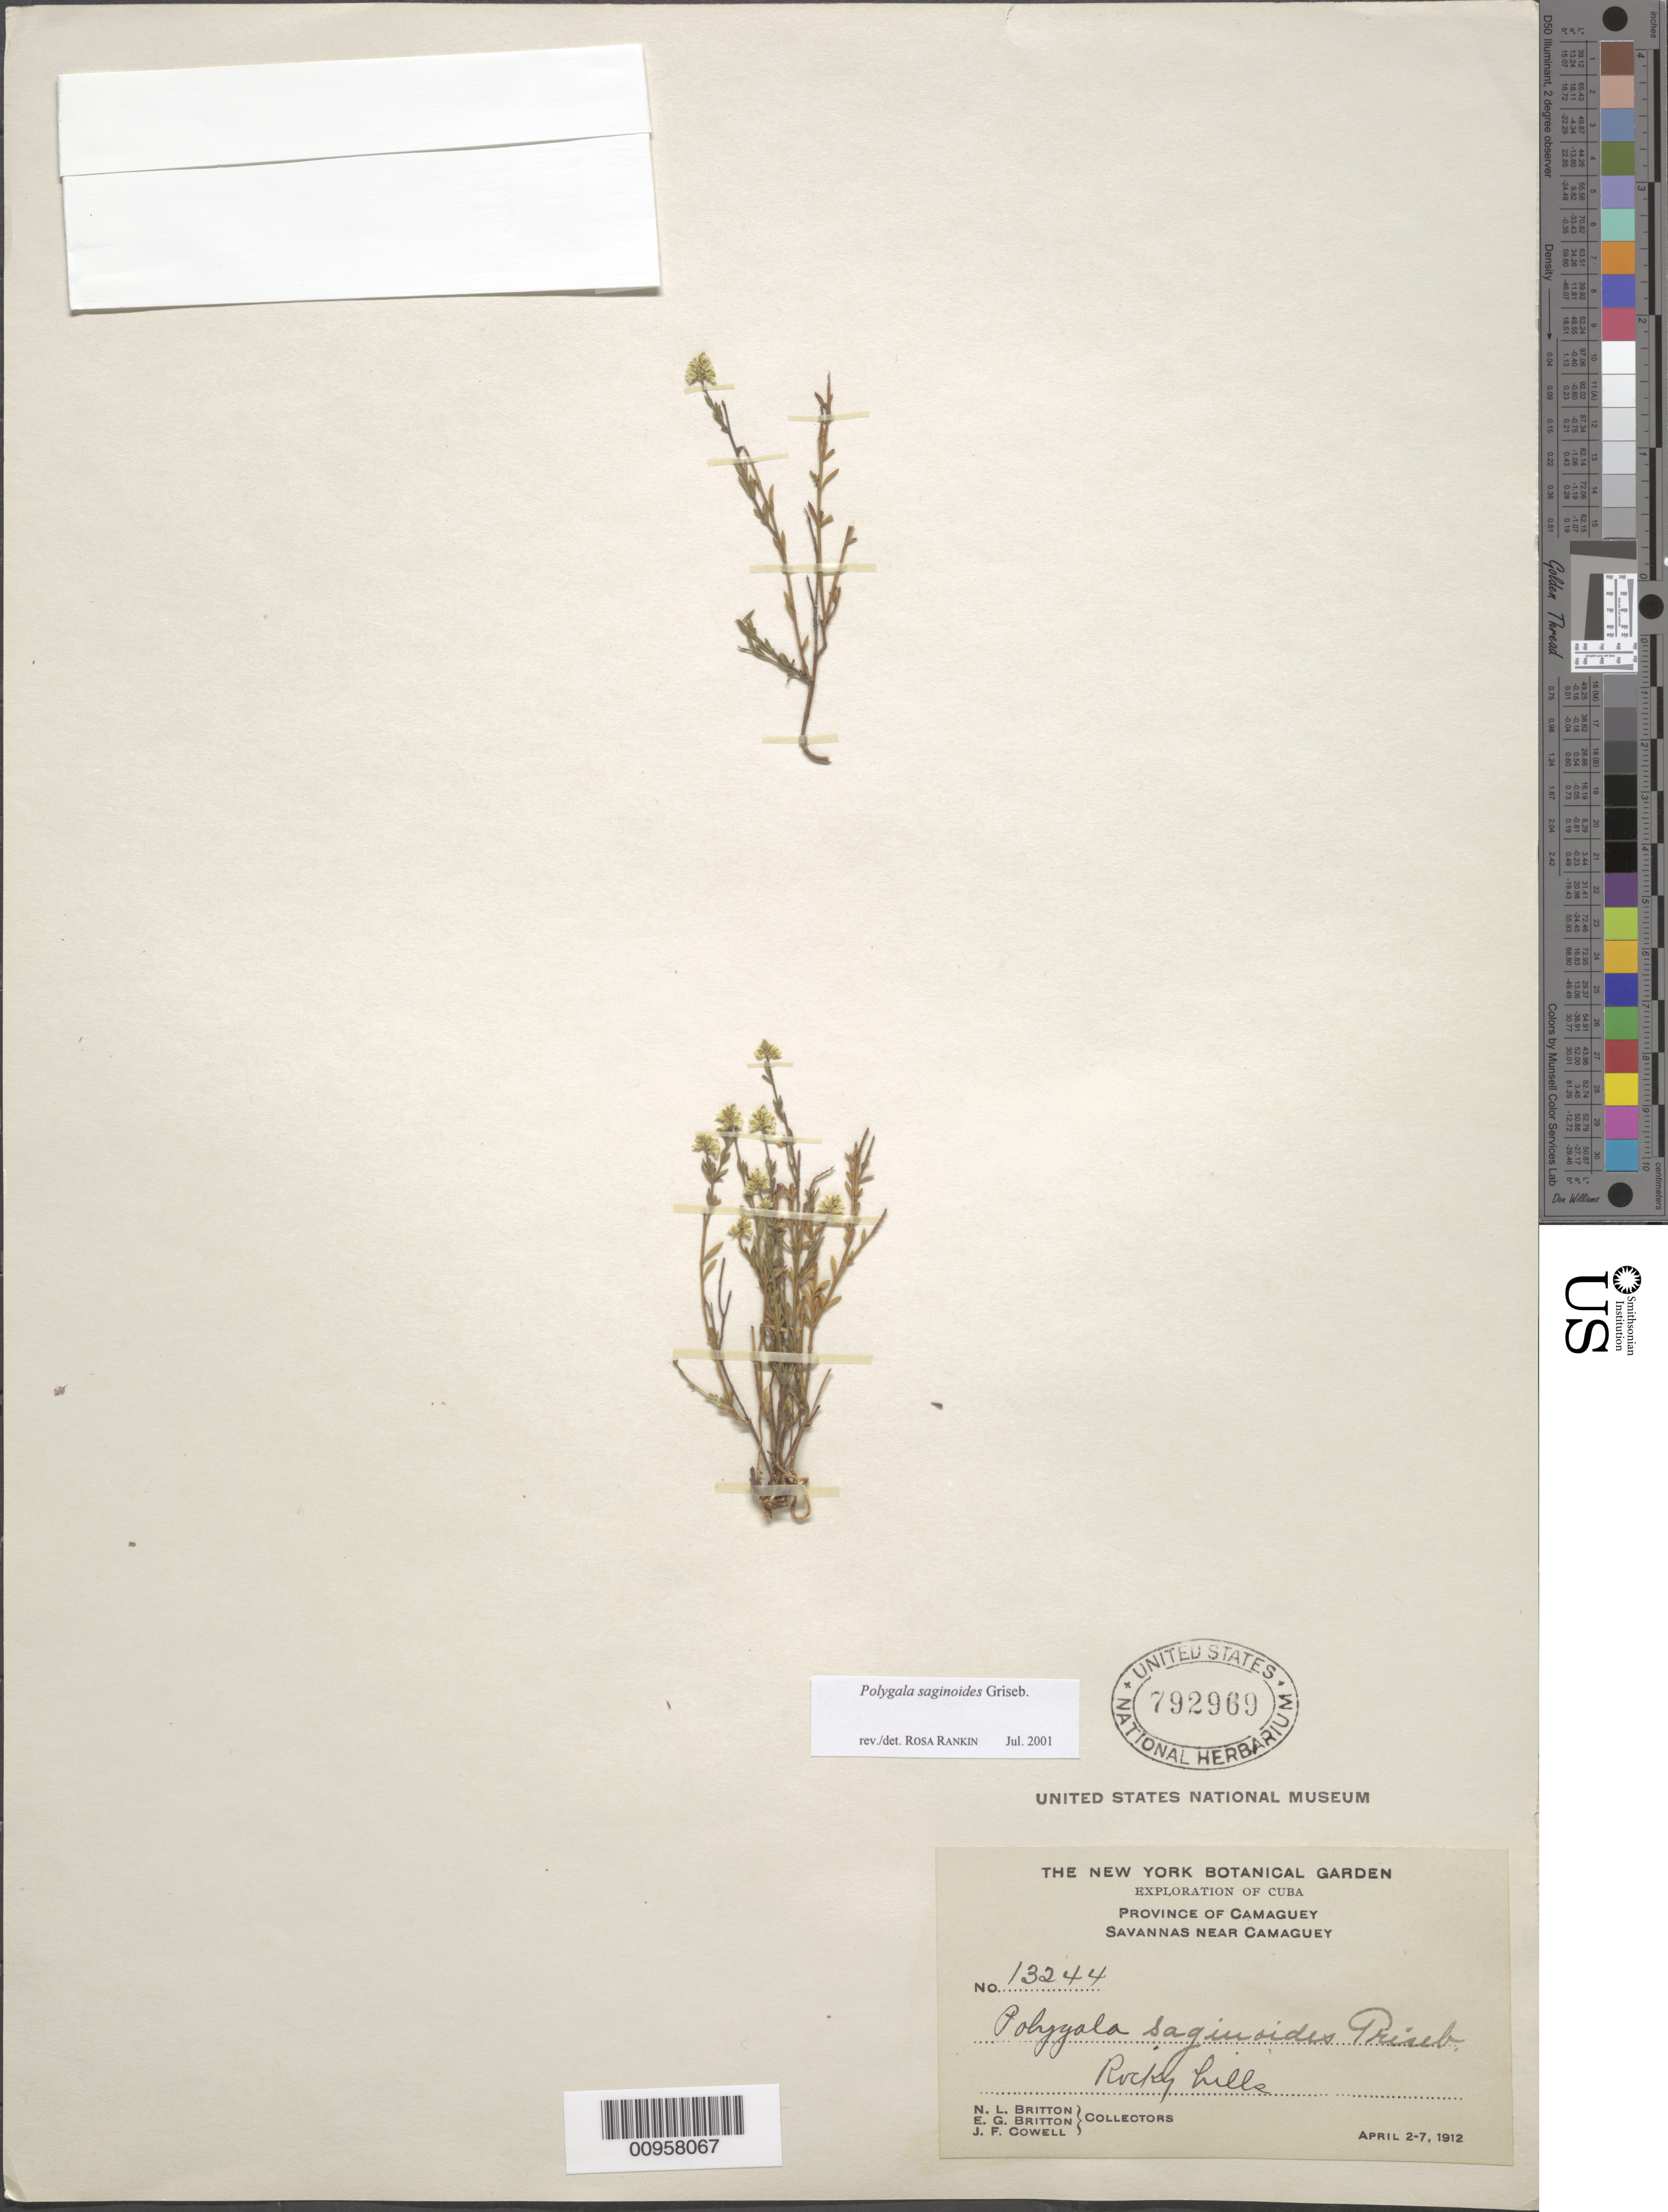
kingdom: Plantae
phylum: Tracheophyta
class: Magnoliopsida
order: Fabales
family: Polygalaceae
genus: Polygala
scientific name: Polygala saginoides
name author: Griseb.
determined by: Rankin Rodriguez, Rosa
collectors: N. Britton, E. G. Britton & J. F. Cowell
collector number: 13244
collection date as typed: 02 Apr 1912 to 07 Apr 1912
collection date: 1912-04-02/1912-04-07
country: Cuba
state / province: Camagüey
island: Cuba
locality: Near Camagüey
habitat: Rocky hills in savannas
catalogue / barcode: US 792969